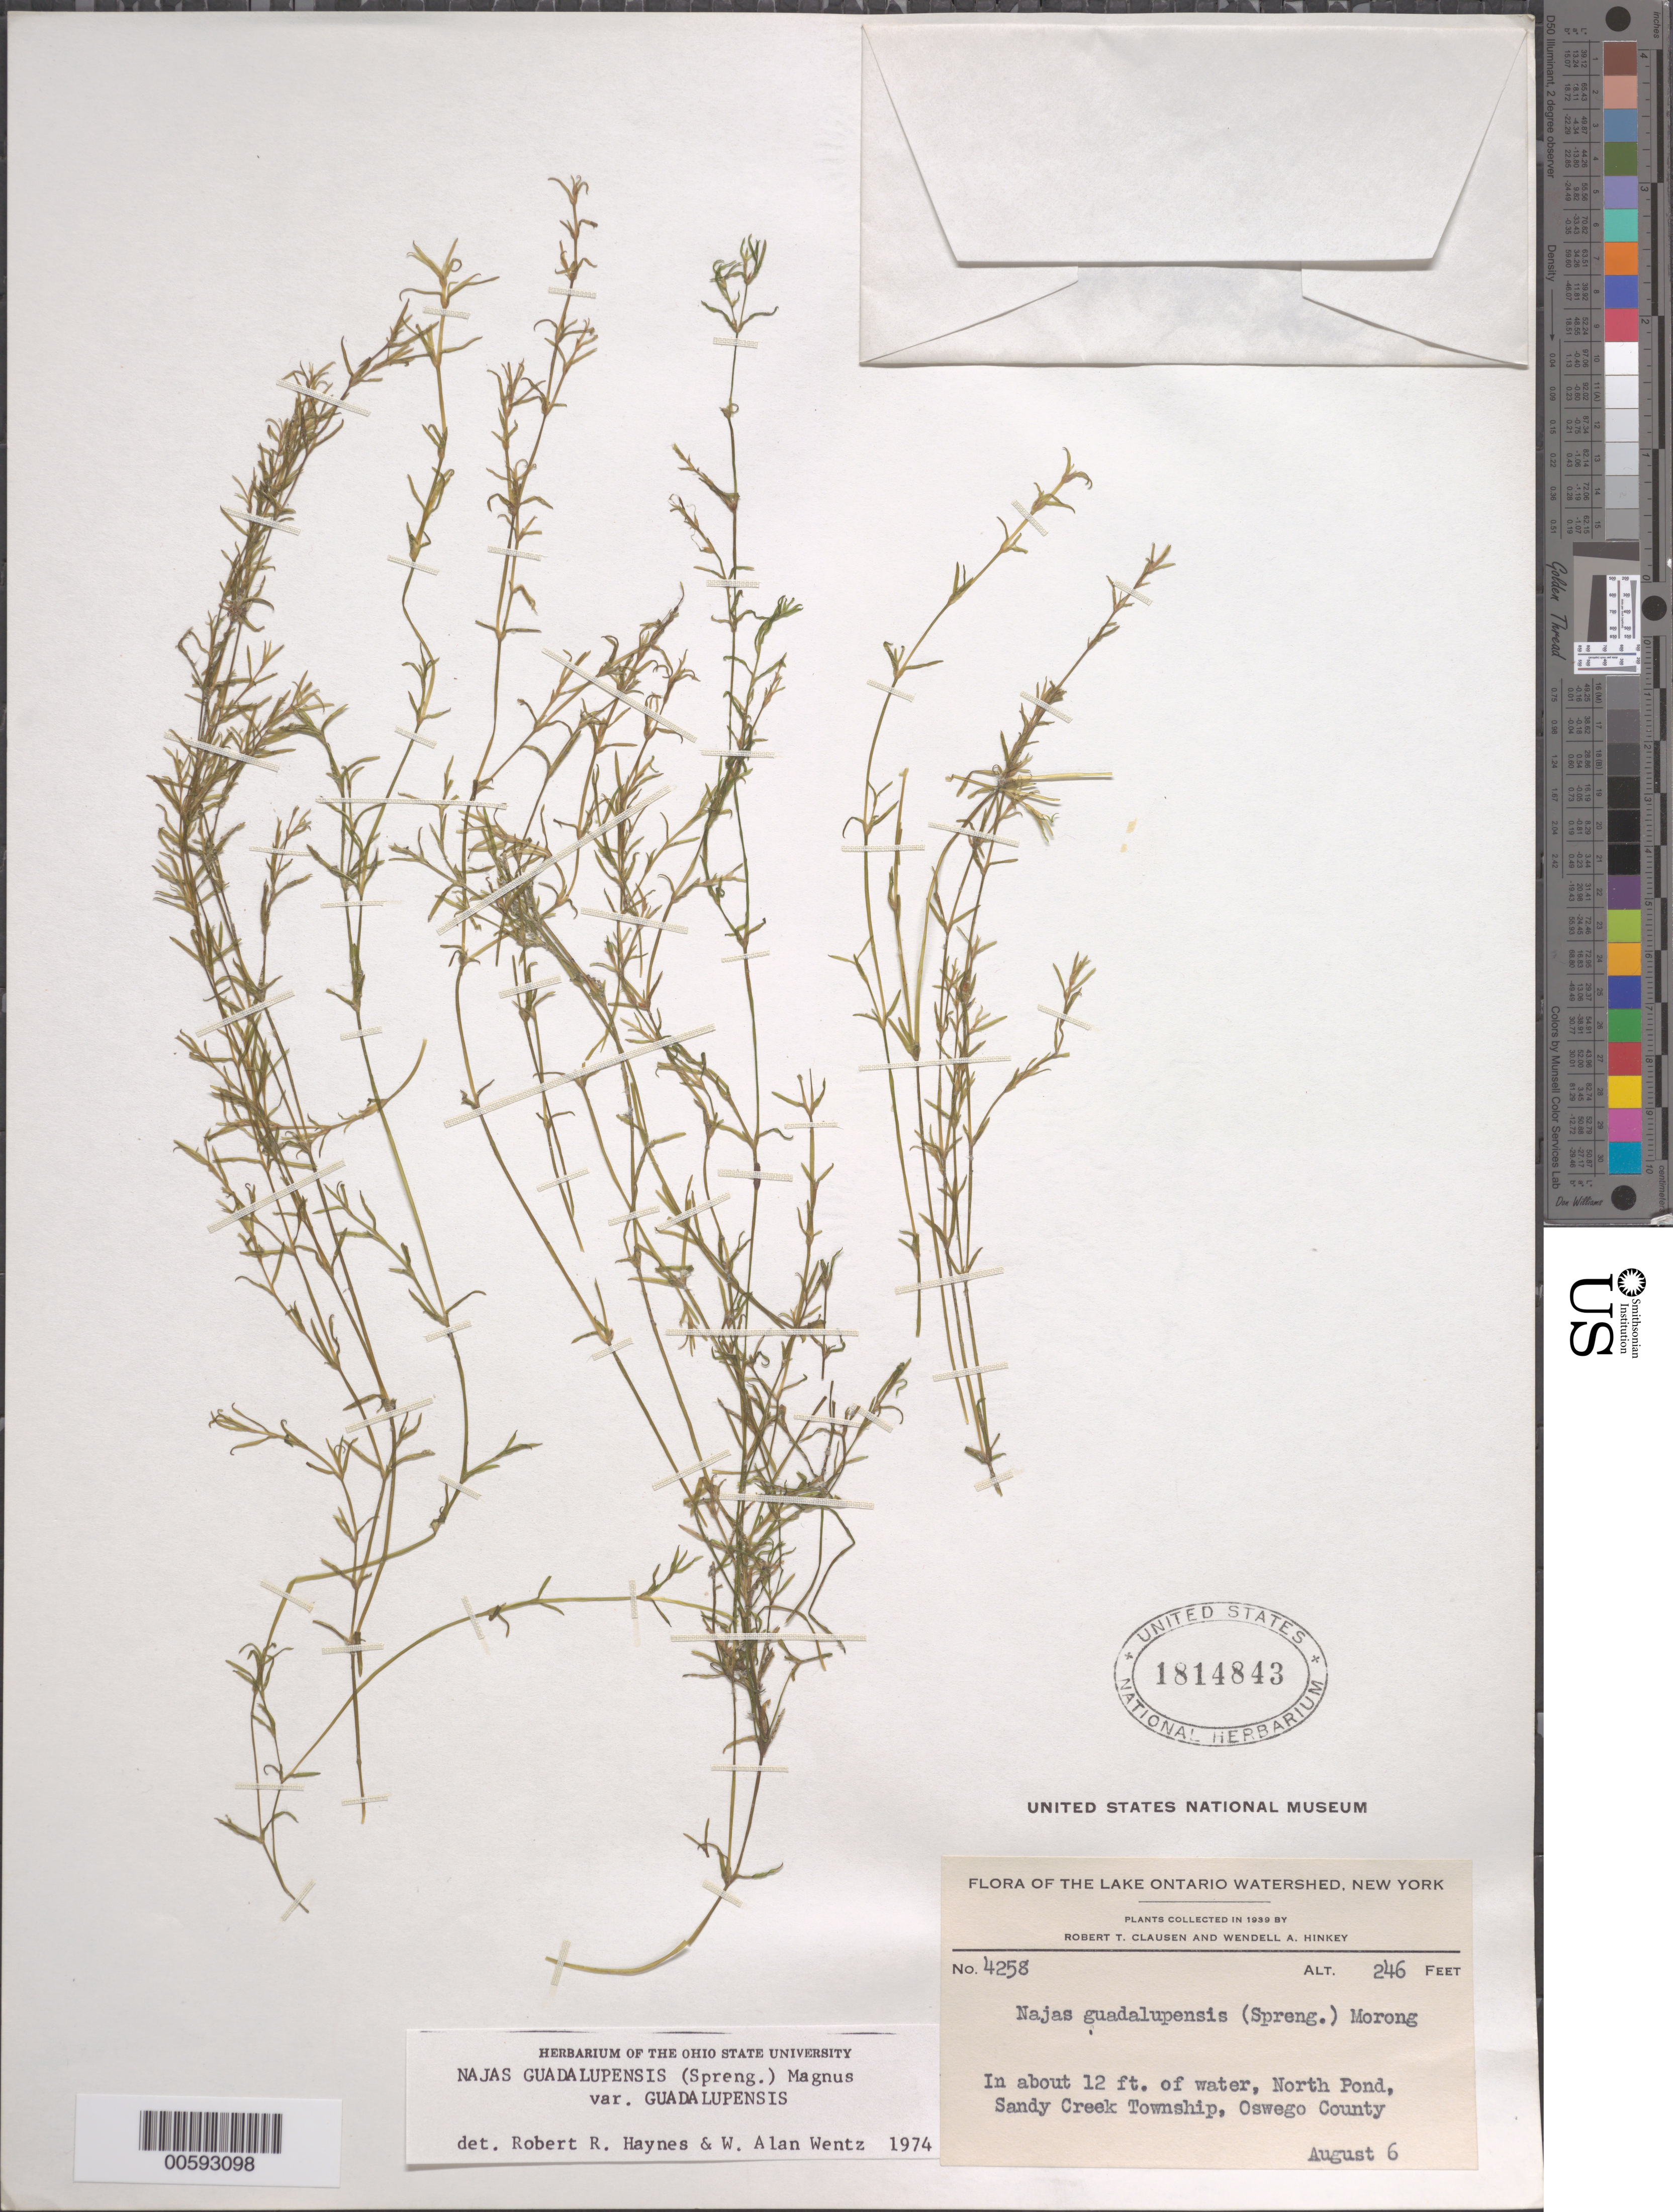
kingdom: Plantae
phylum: Tracheophyta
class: Liliopsida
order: Alismatales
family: Hydrocharitaceae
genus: Najas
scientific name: Najas guadalupensis var. guadalupensis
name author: (Spreng.) Magnus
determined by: Haynes, R. R.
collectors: R. T. Clausen & W. Hinkey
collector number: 4258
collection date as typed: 06 Aug 1939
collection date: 1939-08-06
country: United States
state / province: New York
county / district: Oswego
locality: North Pond, Sandy Creek Township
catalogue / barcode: US 1814843